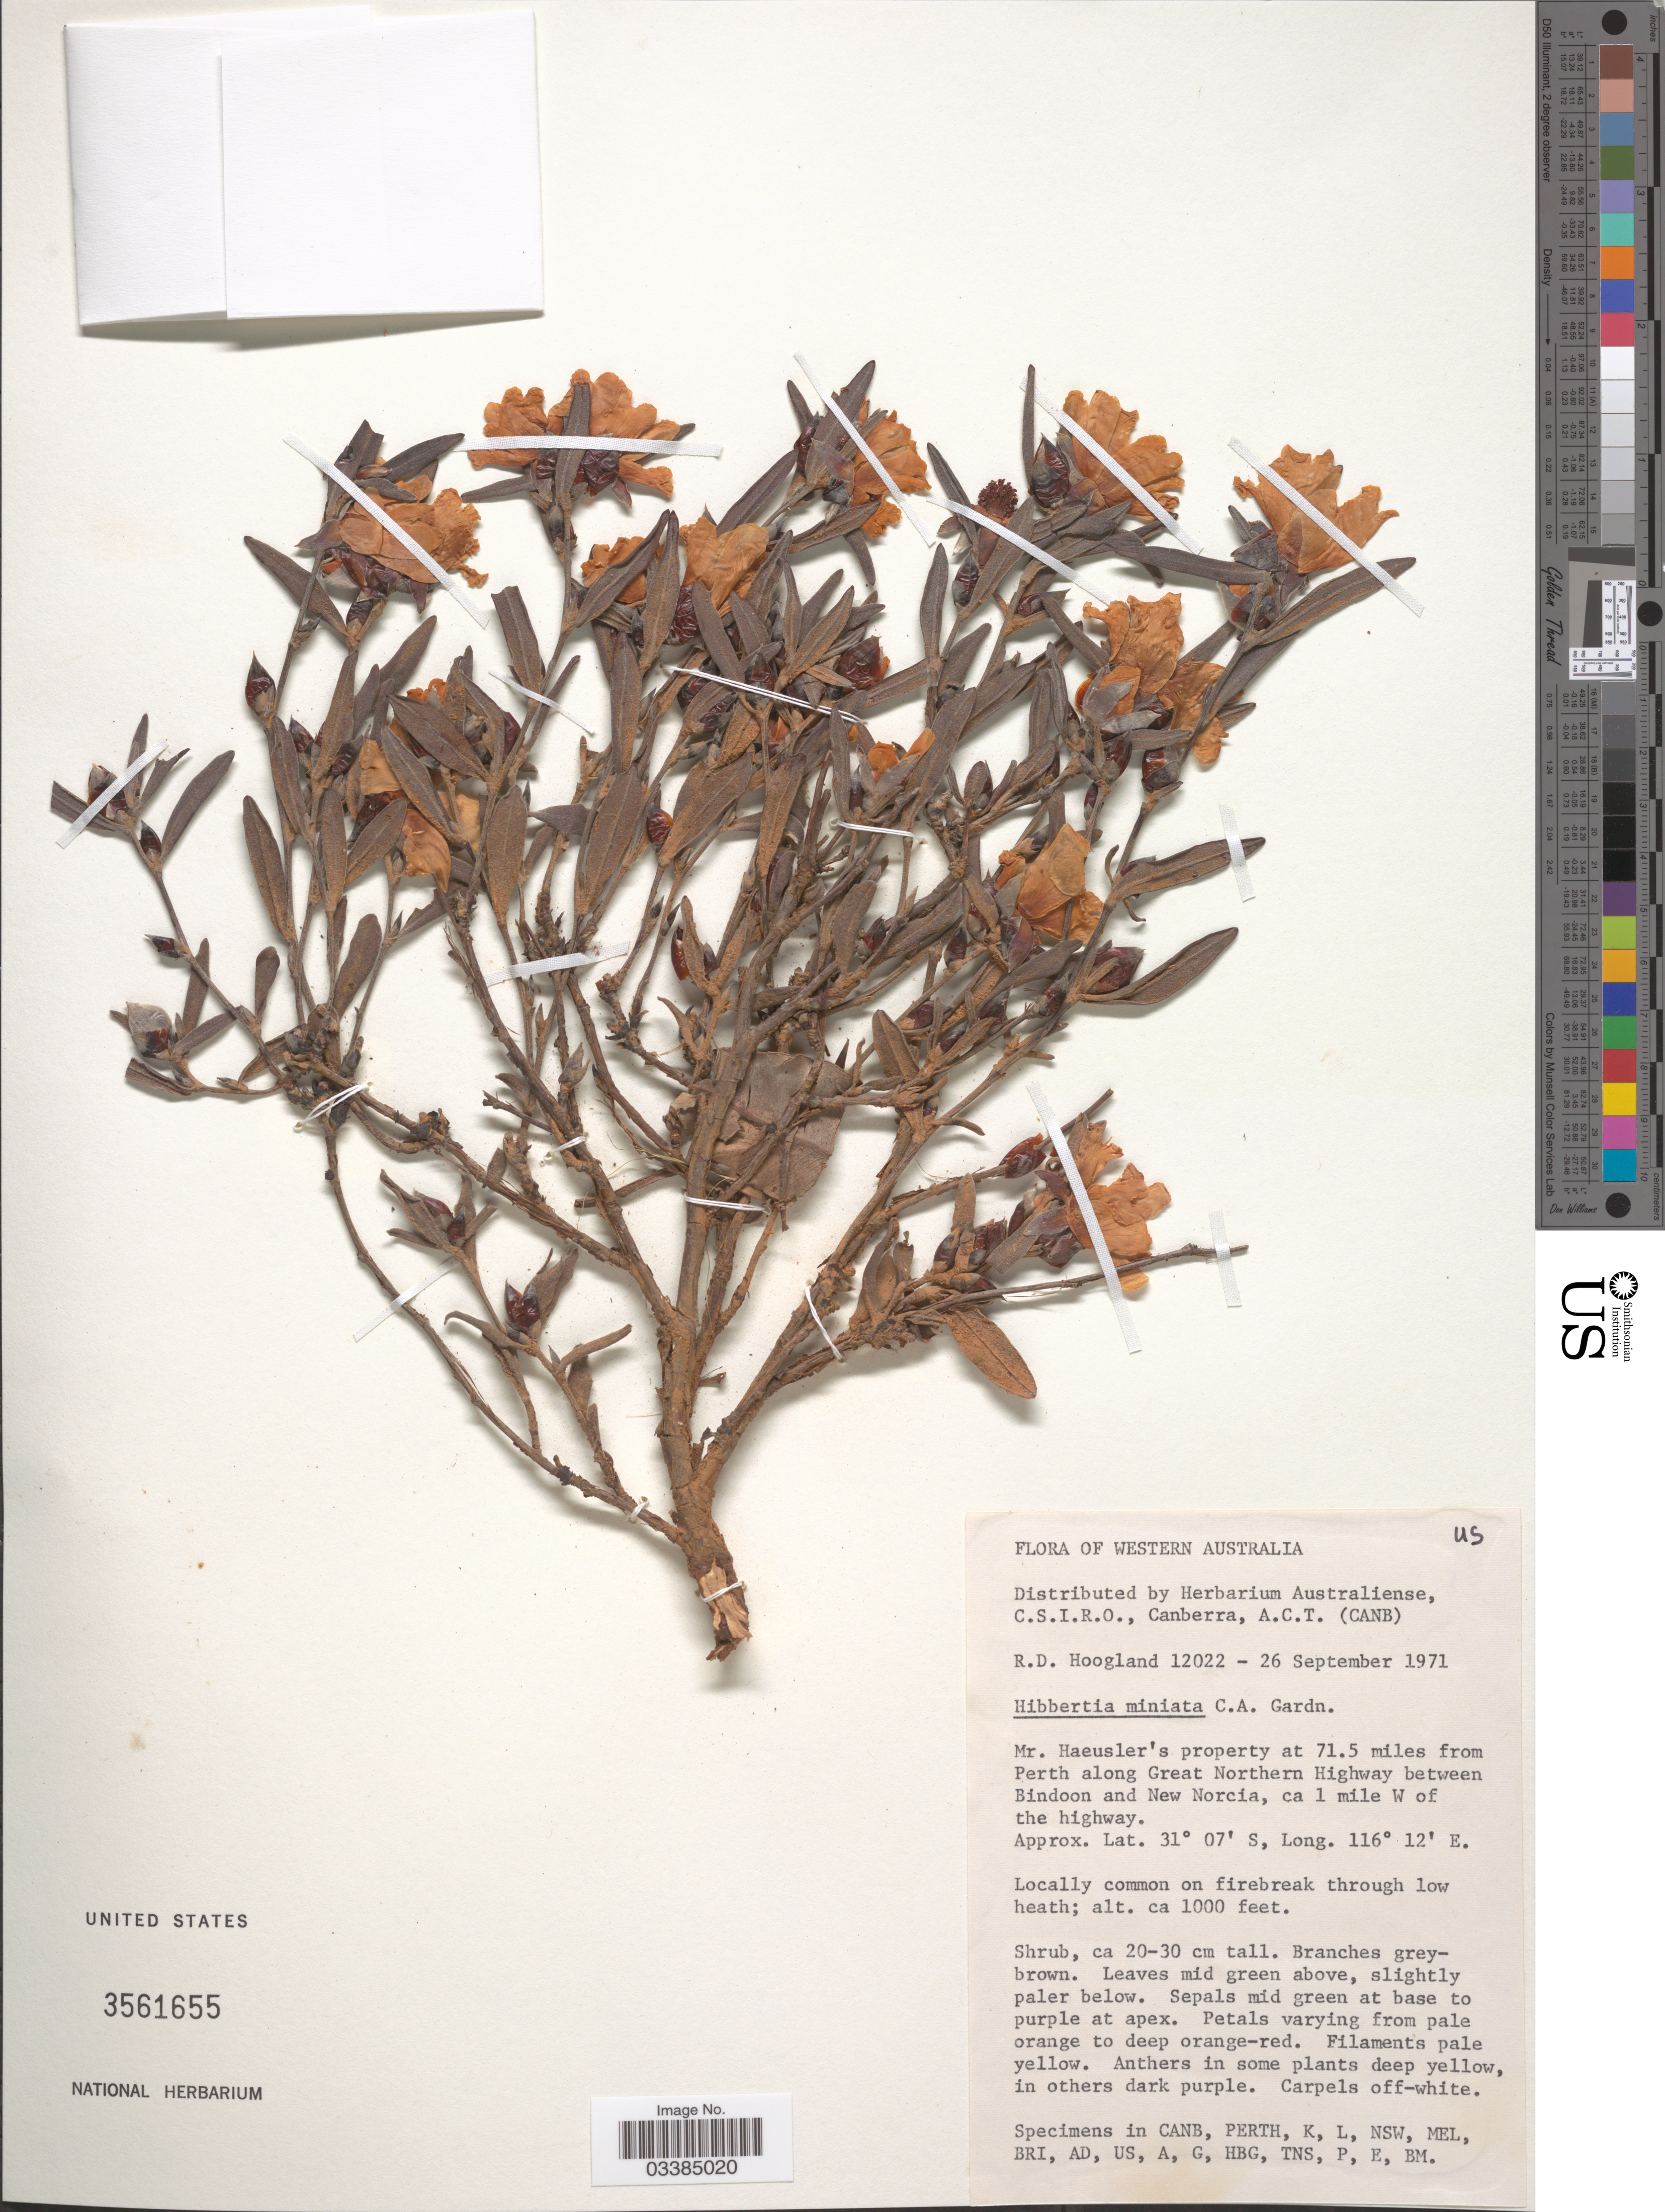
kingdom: Plantae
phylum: Tracheophyta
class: Magnoliopsida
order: Dilleniales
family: Dilleniaceae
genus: Hibbertia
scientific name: Hibbertia miniata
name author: C.A. Gardner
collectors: R. D. Hoogland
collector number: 12022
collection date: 1971-09-26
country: Australia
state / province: Western Australia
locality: Mr. Haeusler's property at 71.5 miles from Perth along Great Northern Highway between Bindoon and New Norcia, ca 1 mile W of the highway.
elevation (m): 305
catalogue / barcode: US 3561655